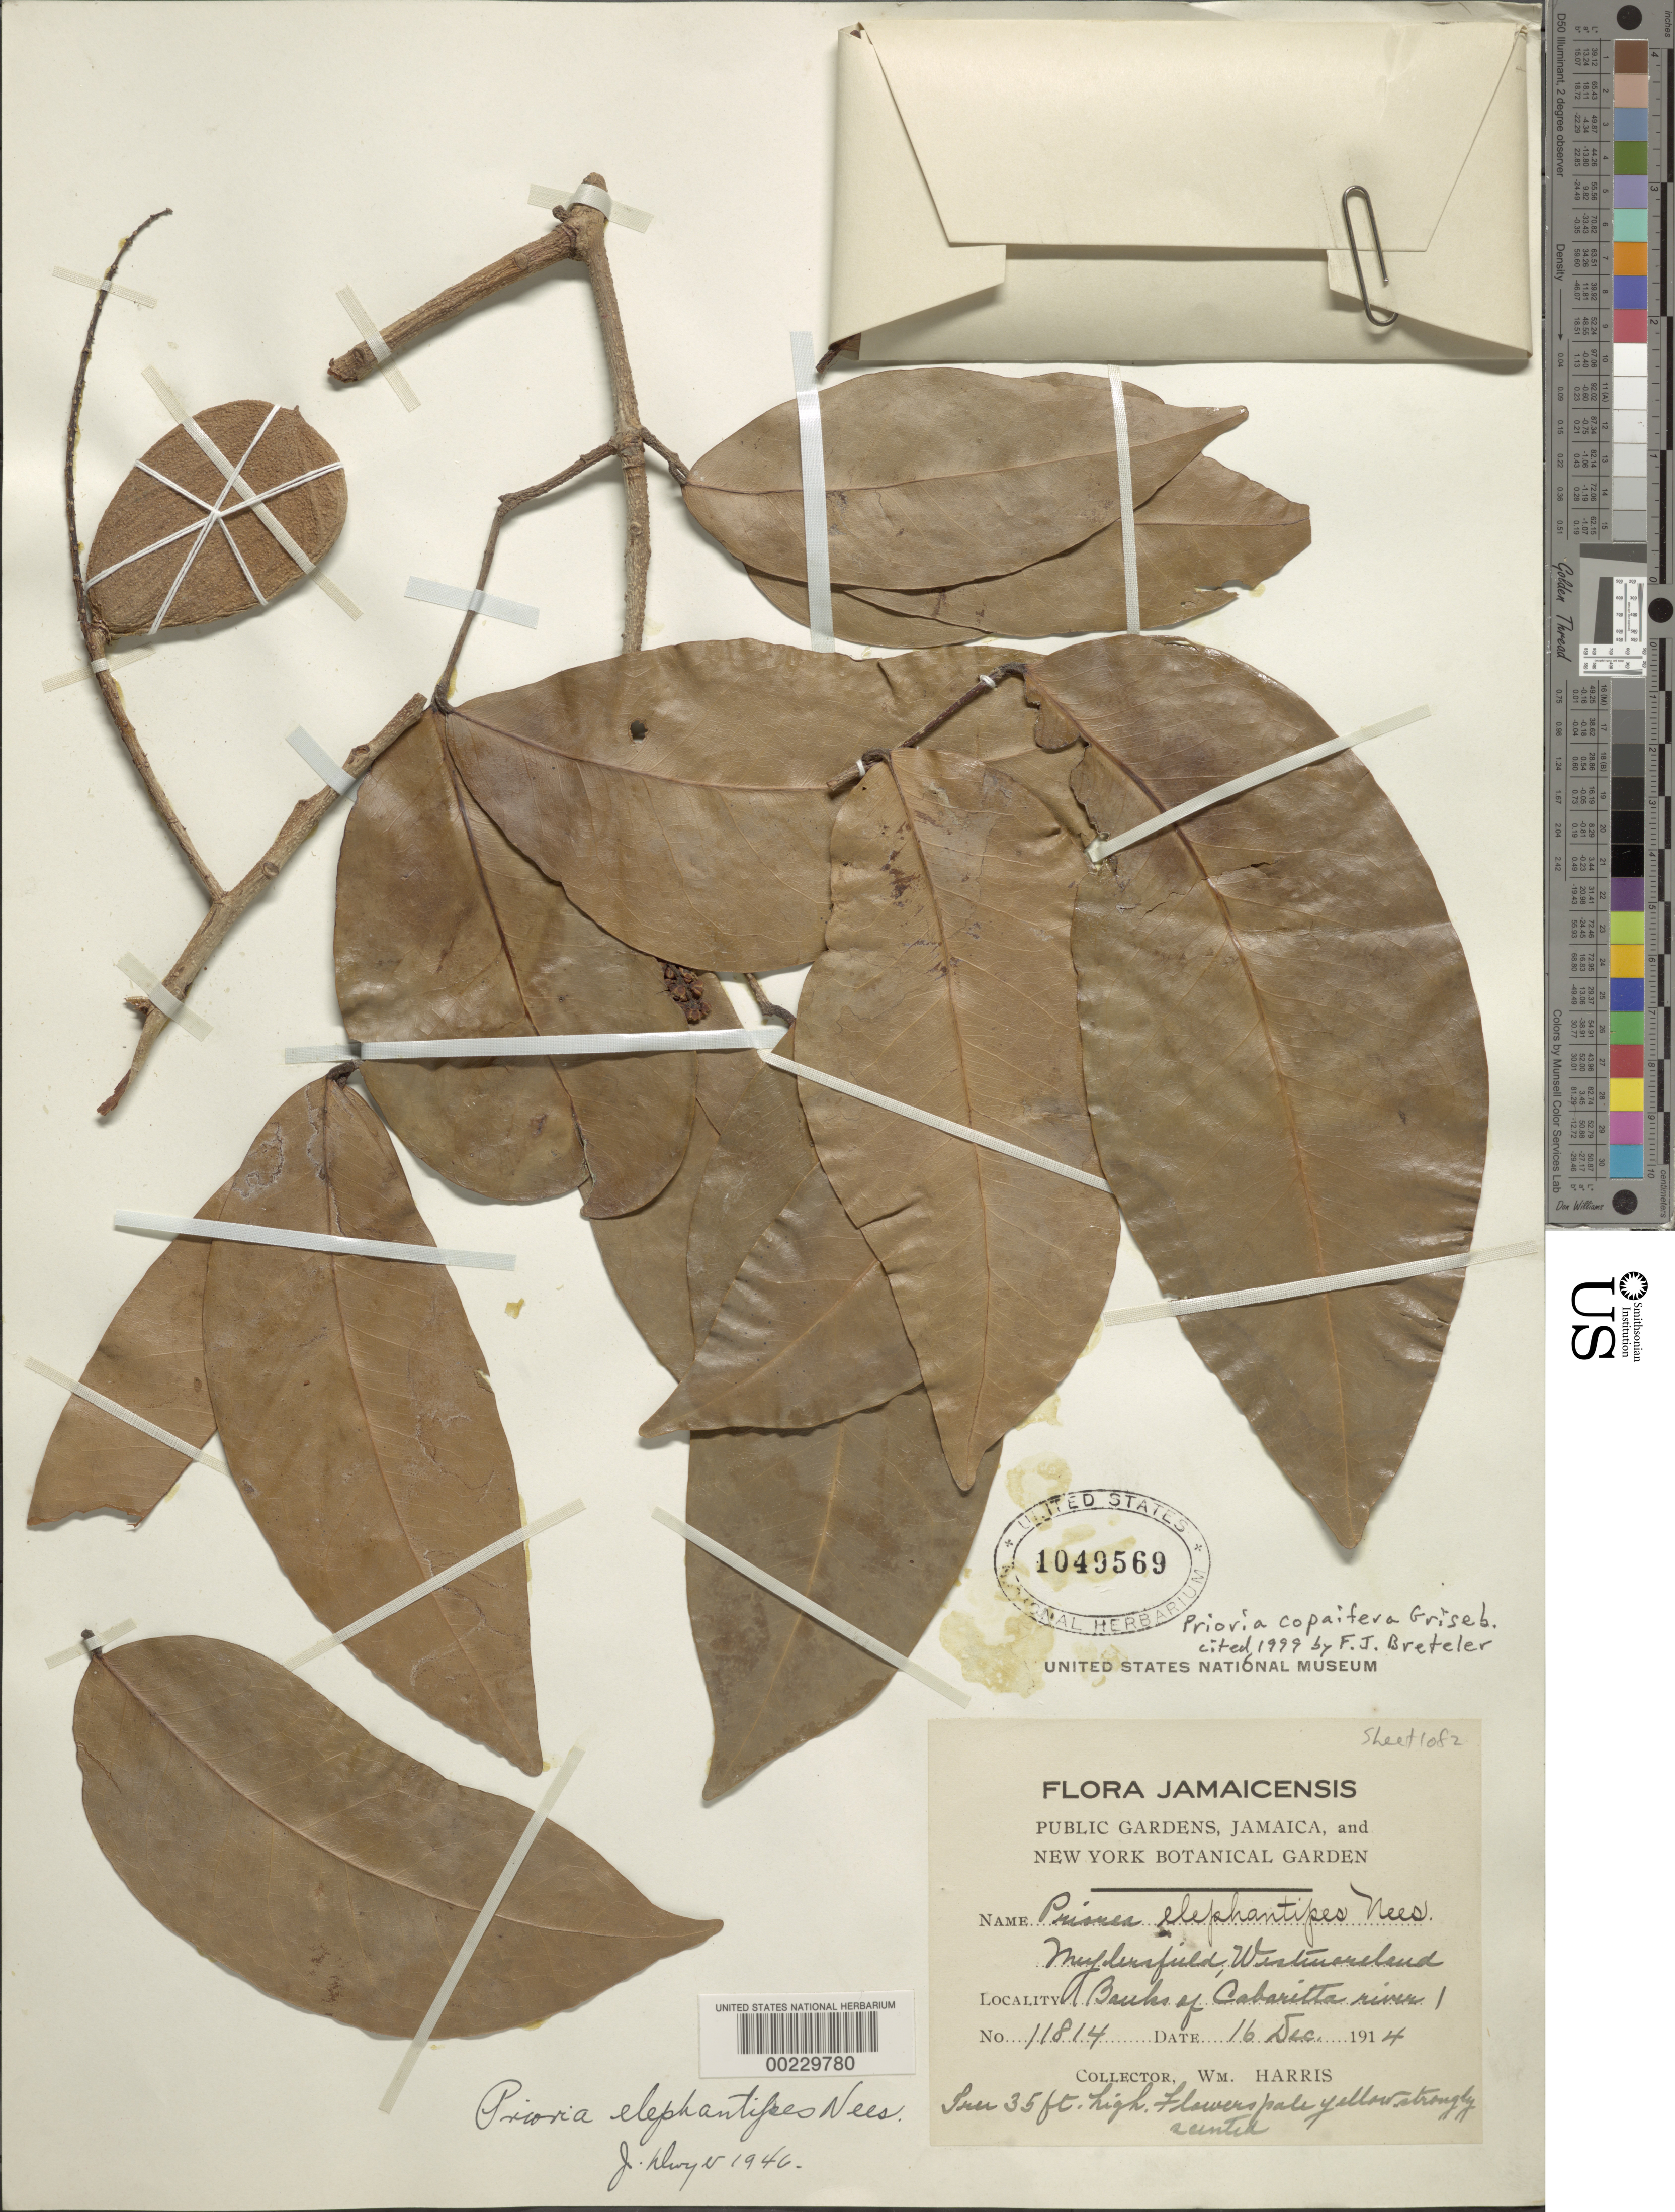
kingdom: Plantae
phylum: Tracheophyta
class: Magnoliopsida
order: Fabales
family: Fabaceae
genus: Prioria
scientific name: Prioria copaifera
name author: Griseb.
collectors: W. H. Harris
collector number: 11814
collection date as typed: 16 Dec 1914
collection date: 1914-12-16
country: Jamaica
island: Greater Antilles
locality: Banks of cabaritta river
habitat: River bank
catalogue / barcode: US 1049569